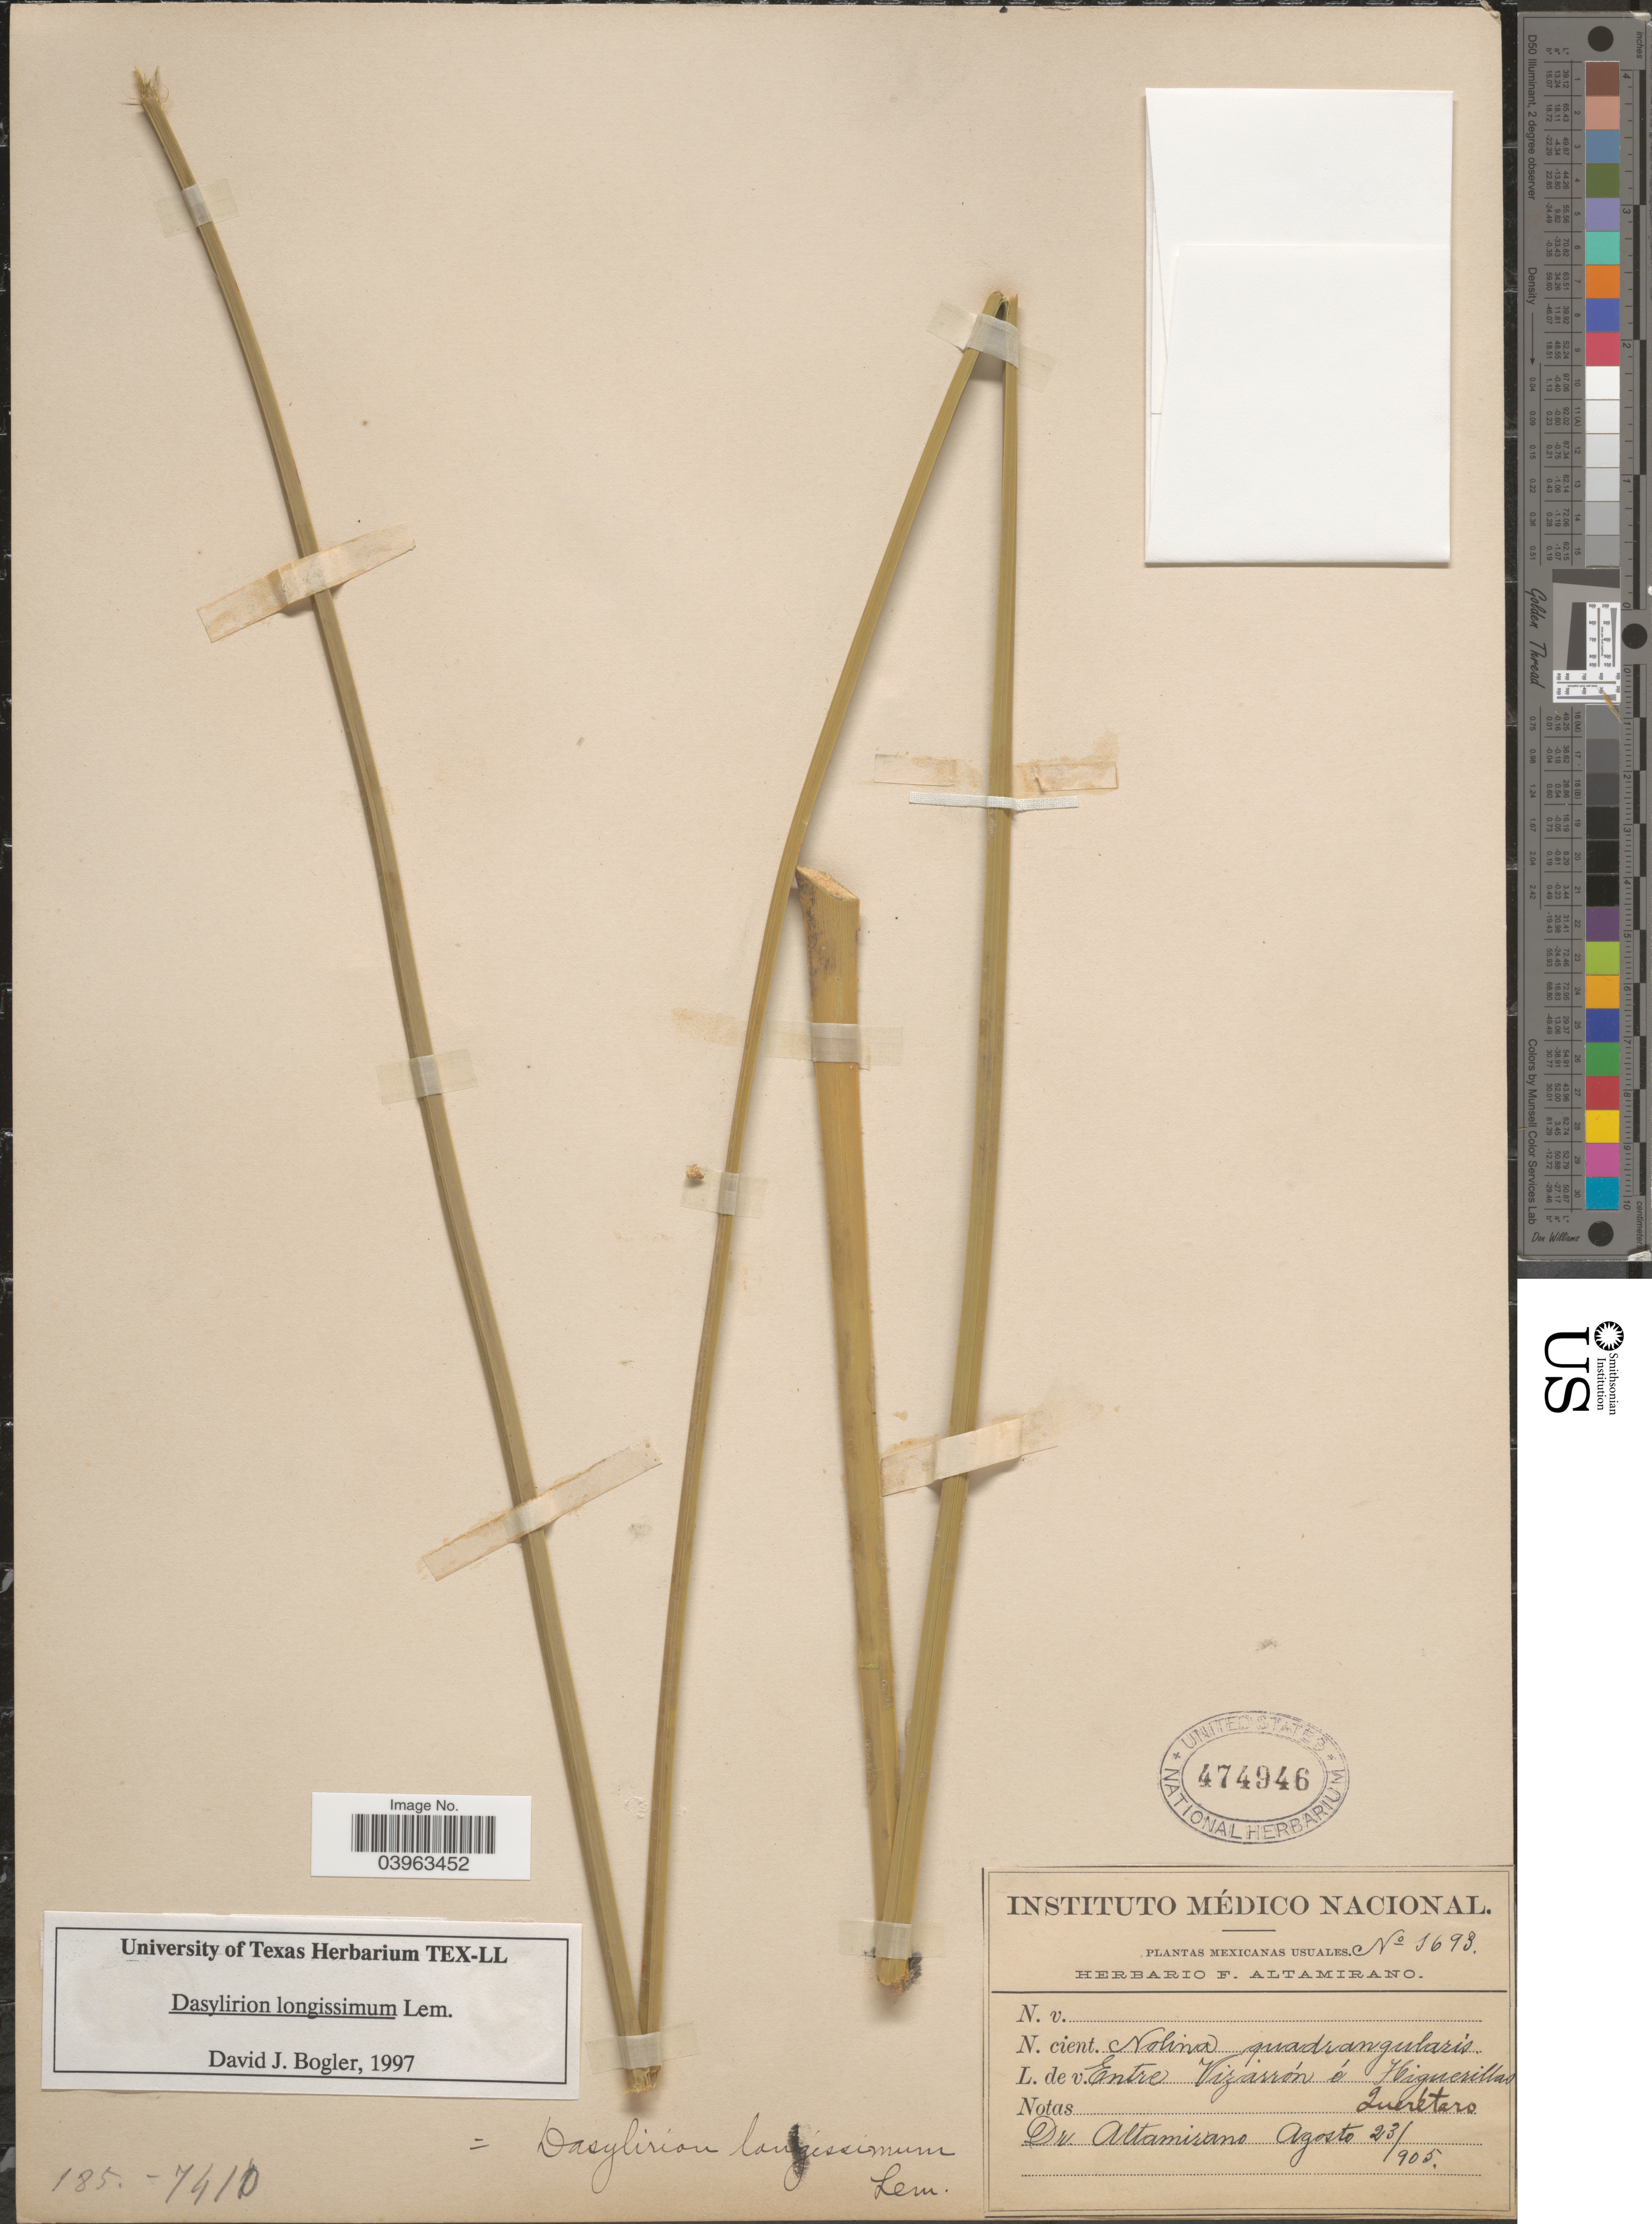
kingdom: Plantae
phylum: Tracheophyta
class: Liliopsida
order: Asparagales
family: Asparagaceae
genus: Dasylirion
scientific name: Dasylirion longissimum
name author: Lem.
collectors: F. Altamirano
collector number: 1693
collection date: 1905-08-23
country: Mexico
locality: Entre Vizarrón é Higuerillas. Guerétaro.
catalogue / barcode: US 474946